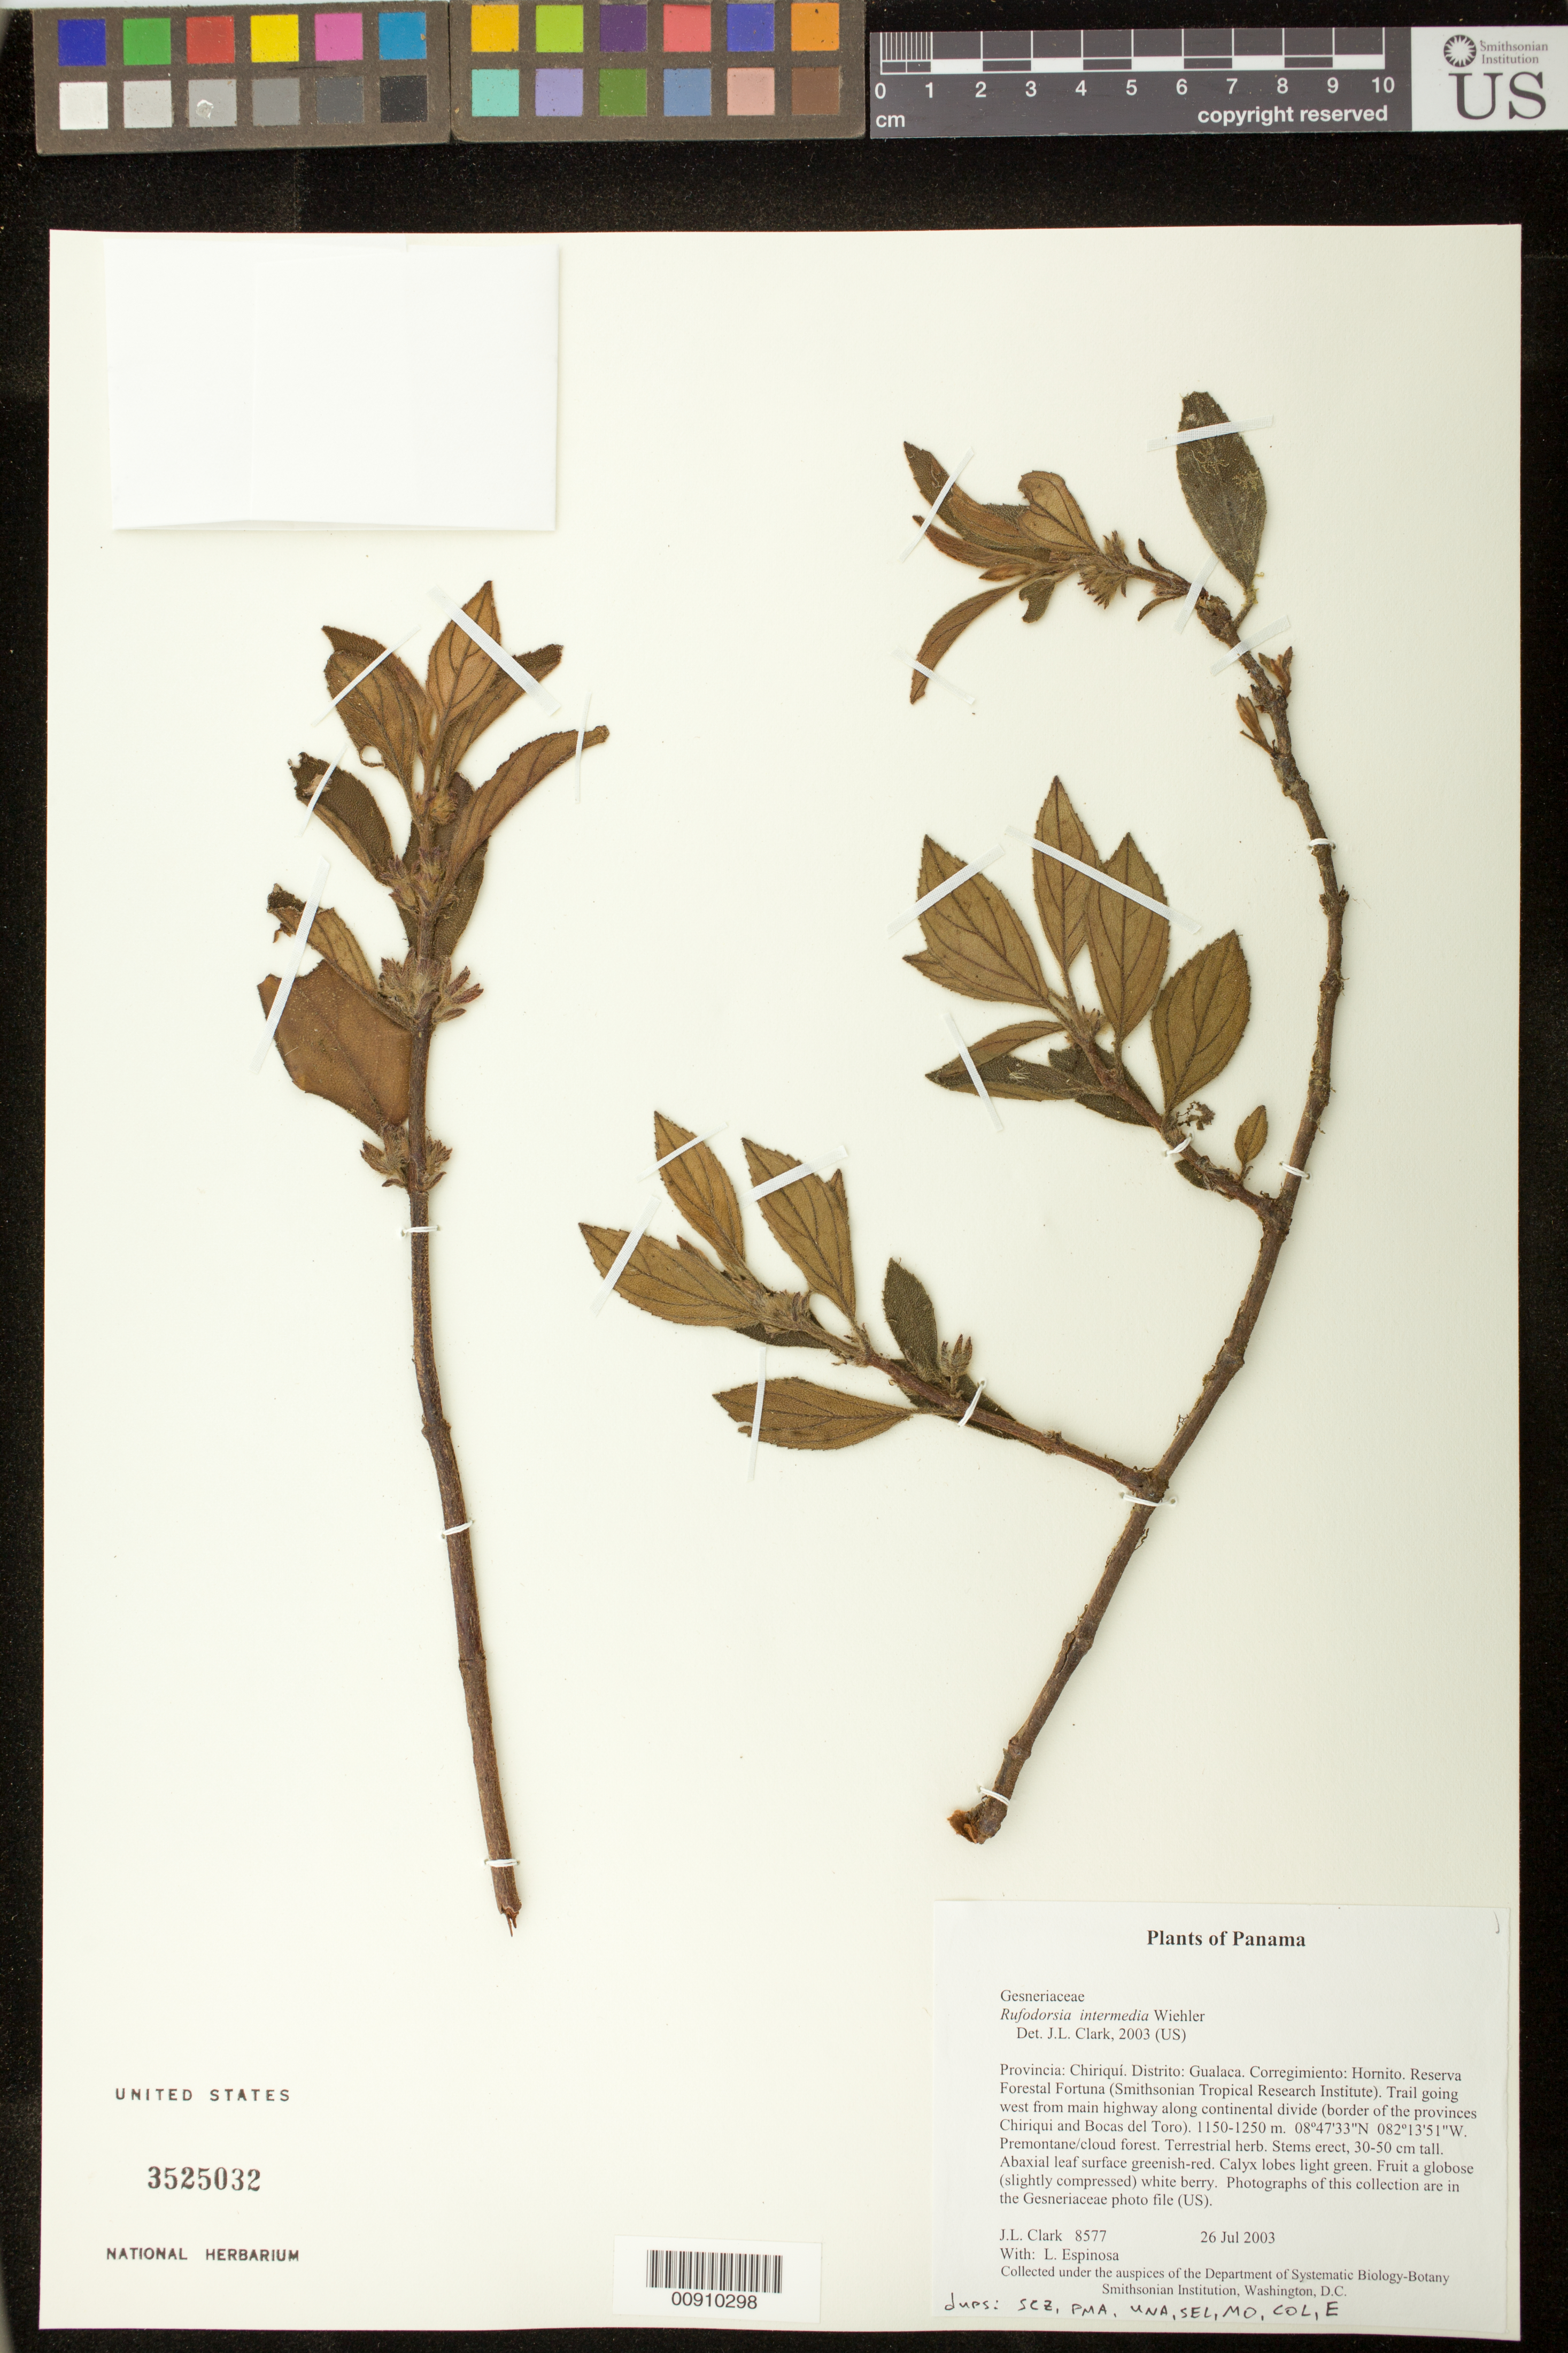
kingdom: Plantae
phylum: Tracheophyta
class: Magnoliopsida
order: Lamiales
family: Gesneriaceae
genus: Rufodorsia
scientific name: Rufodorsia intermedia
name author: Wiehler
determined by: Clark, J. L., (SEL), The Marie Selby Botanical Garden (UNITED STATES)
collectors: J. L. Clark & L. Espinosa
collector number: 8577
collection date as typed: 26 Jul 2003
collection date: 2003-07-26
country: Panama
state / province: Chiriquí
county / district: Gualaca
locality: Gualaca. Corregimiento: Hornito. Reserva Forestal Fortuna (Smithsonian Tropical Research Institute). Trail going west from main highway along continental divide (border of the provinces Chiriqui and Bocas del Toro).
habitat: Premontane/cloud forest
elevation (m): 1150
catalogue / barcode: US 3525032